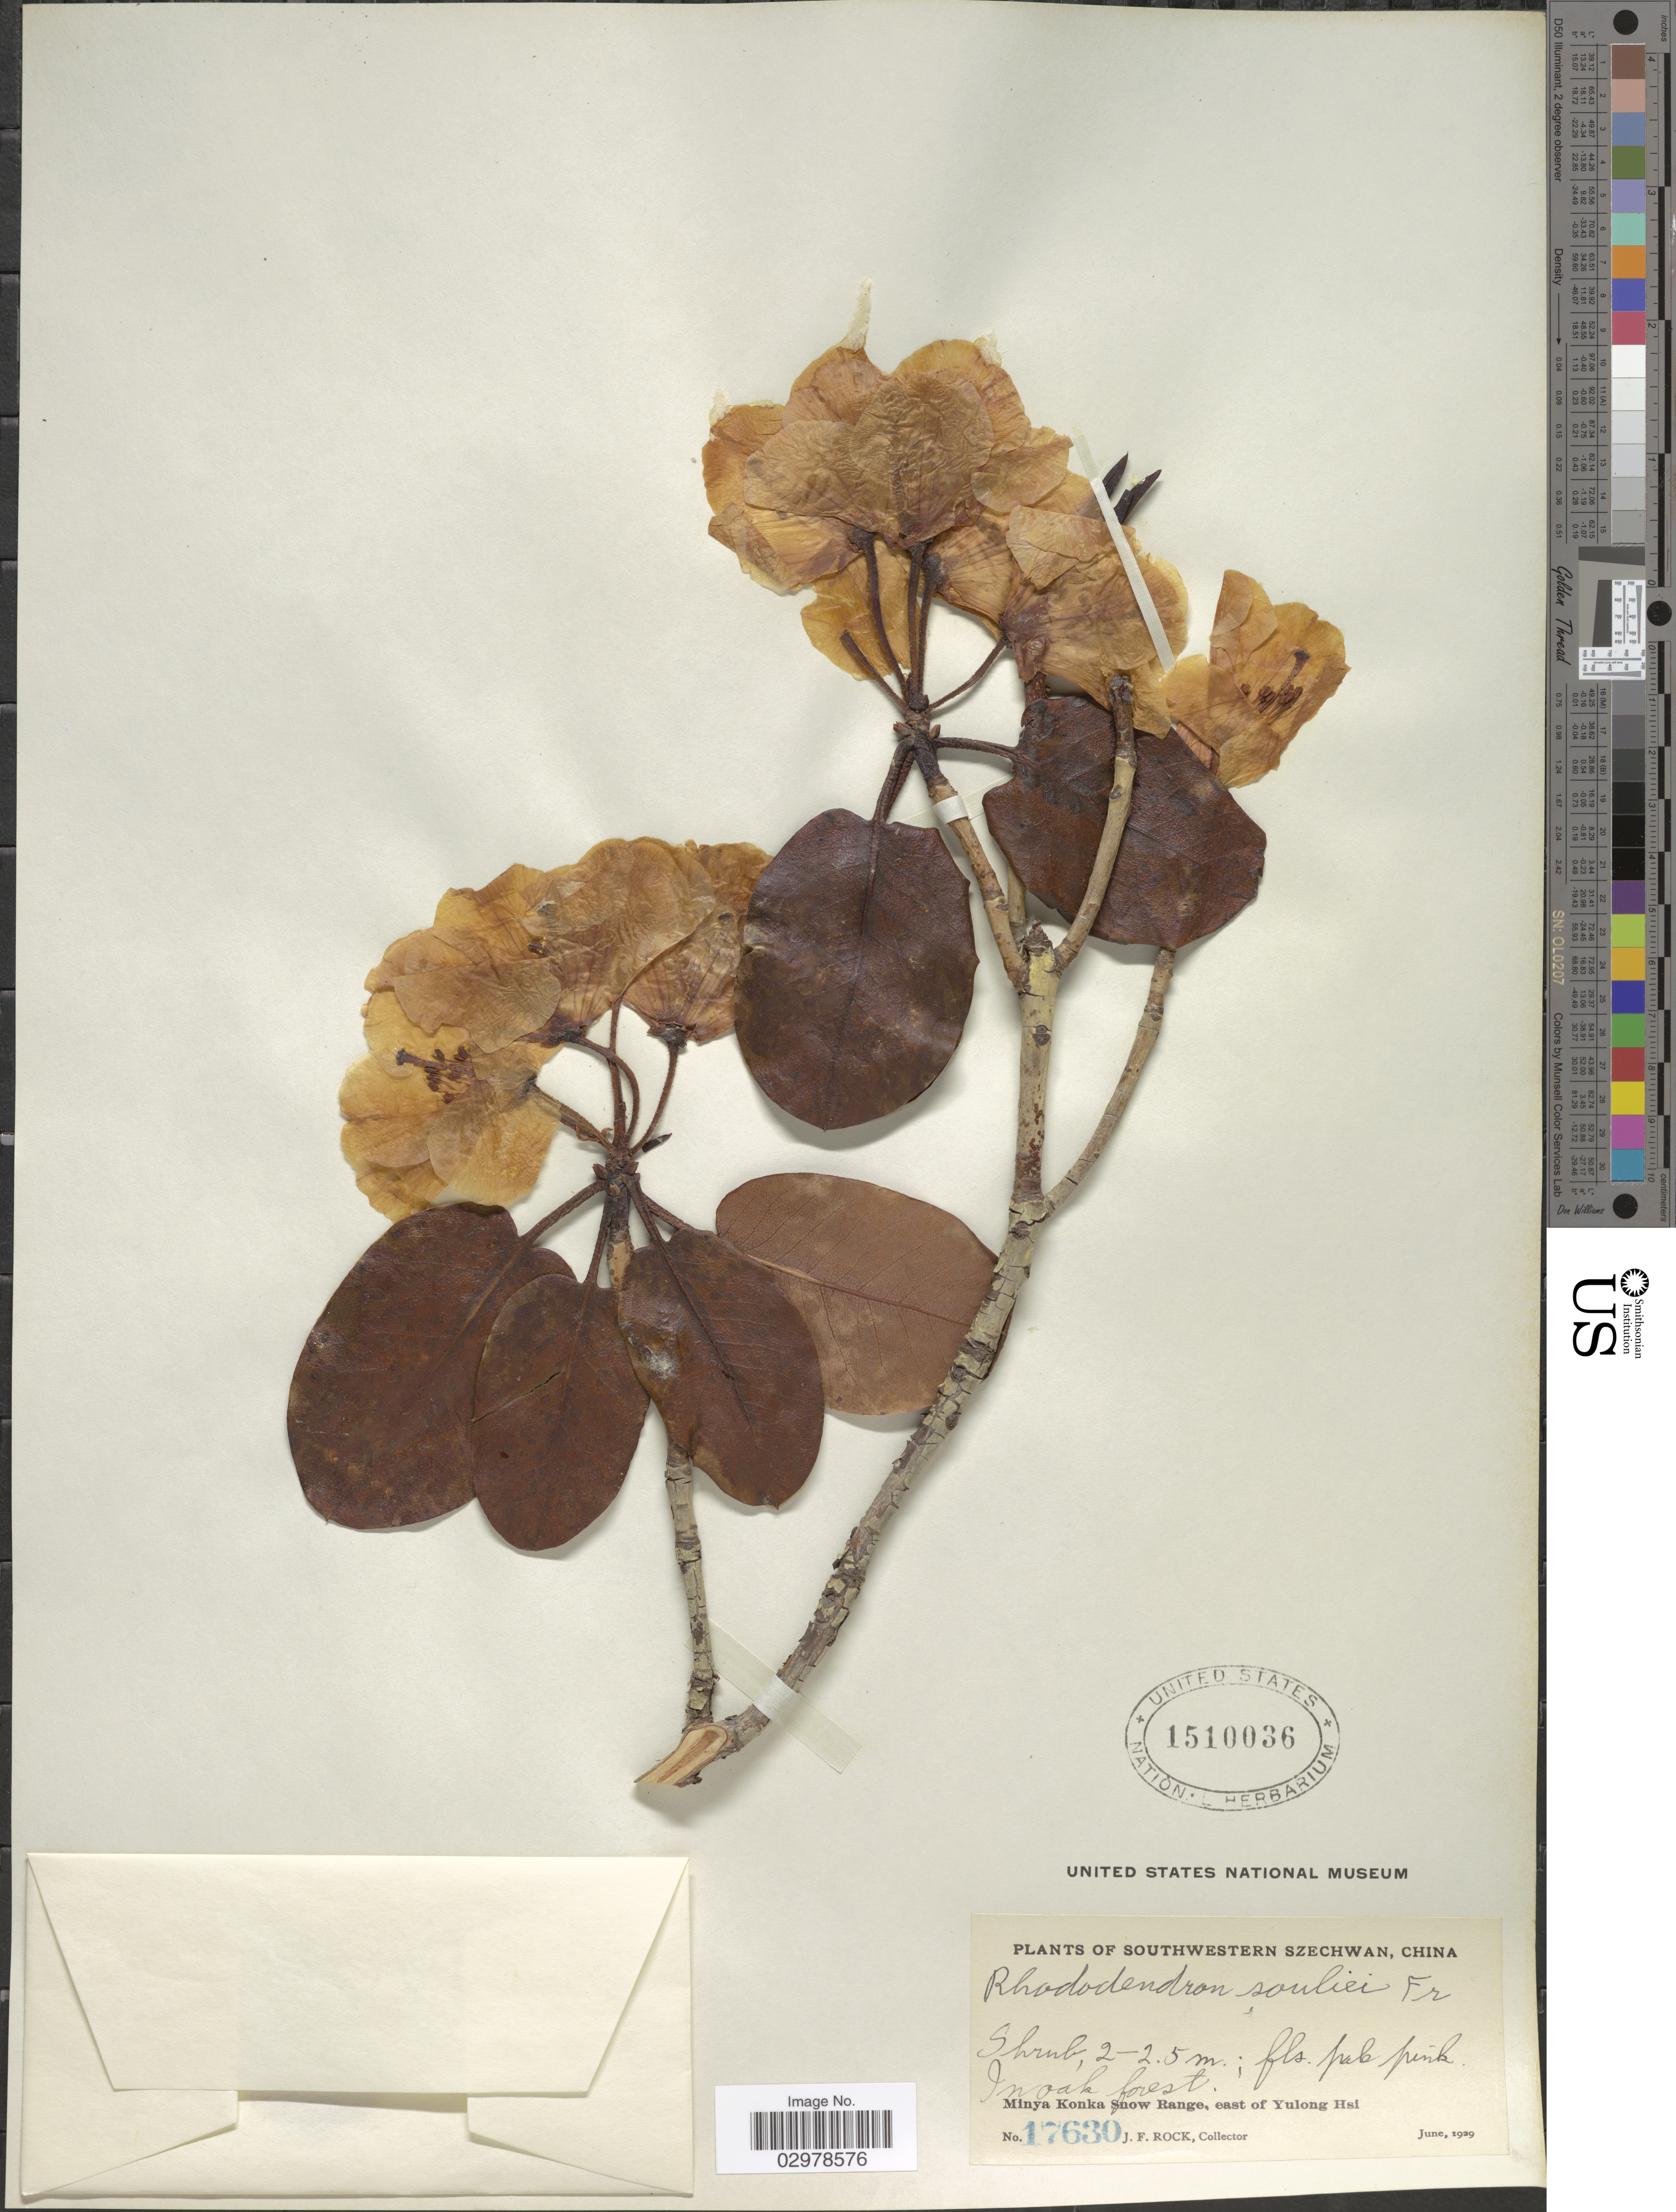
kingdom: Plantae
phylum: Tracheophyta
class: Magnoliopsida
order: Ericales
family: Ericaceae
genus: Rhododendron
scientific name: Rhododendron souliei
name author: Franch.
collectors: J. Rock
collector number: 17630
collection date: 1929-06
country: China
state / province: Sichuan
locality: Southwestern Szechwan. Minya Konka Snow Range, east of Yulong Hsi.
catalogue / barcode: US 1510036